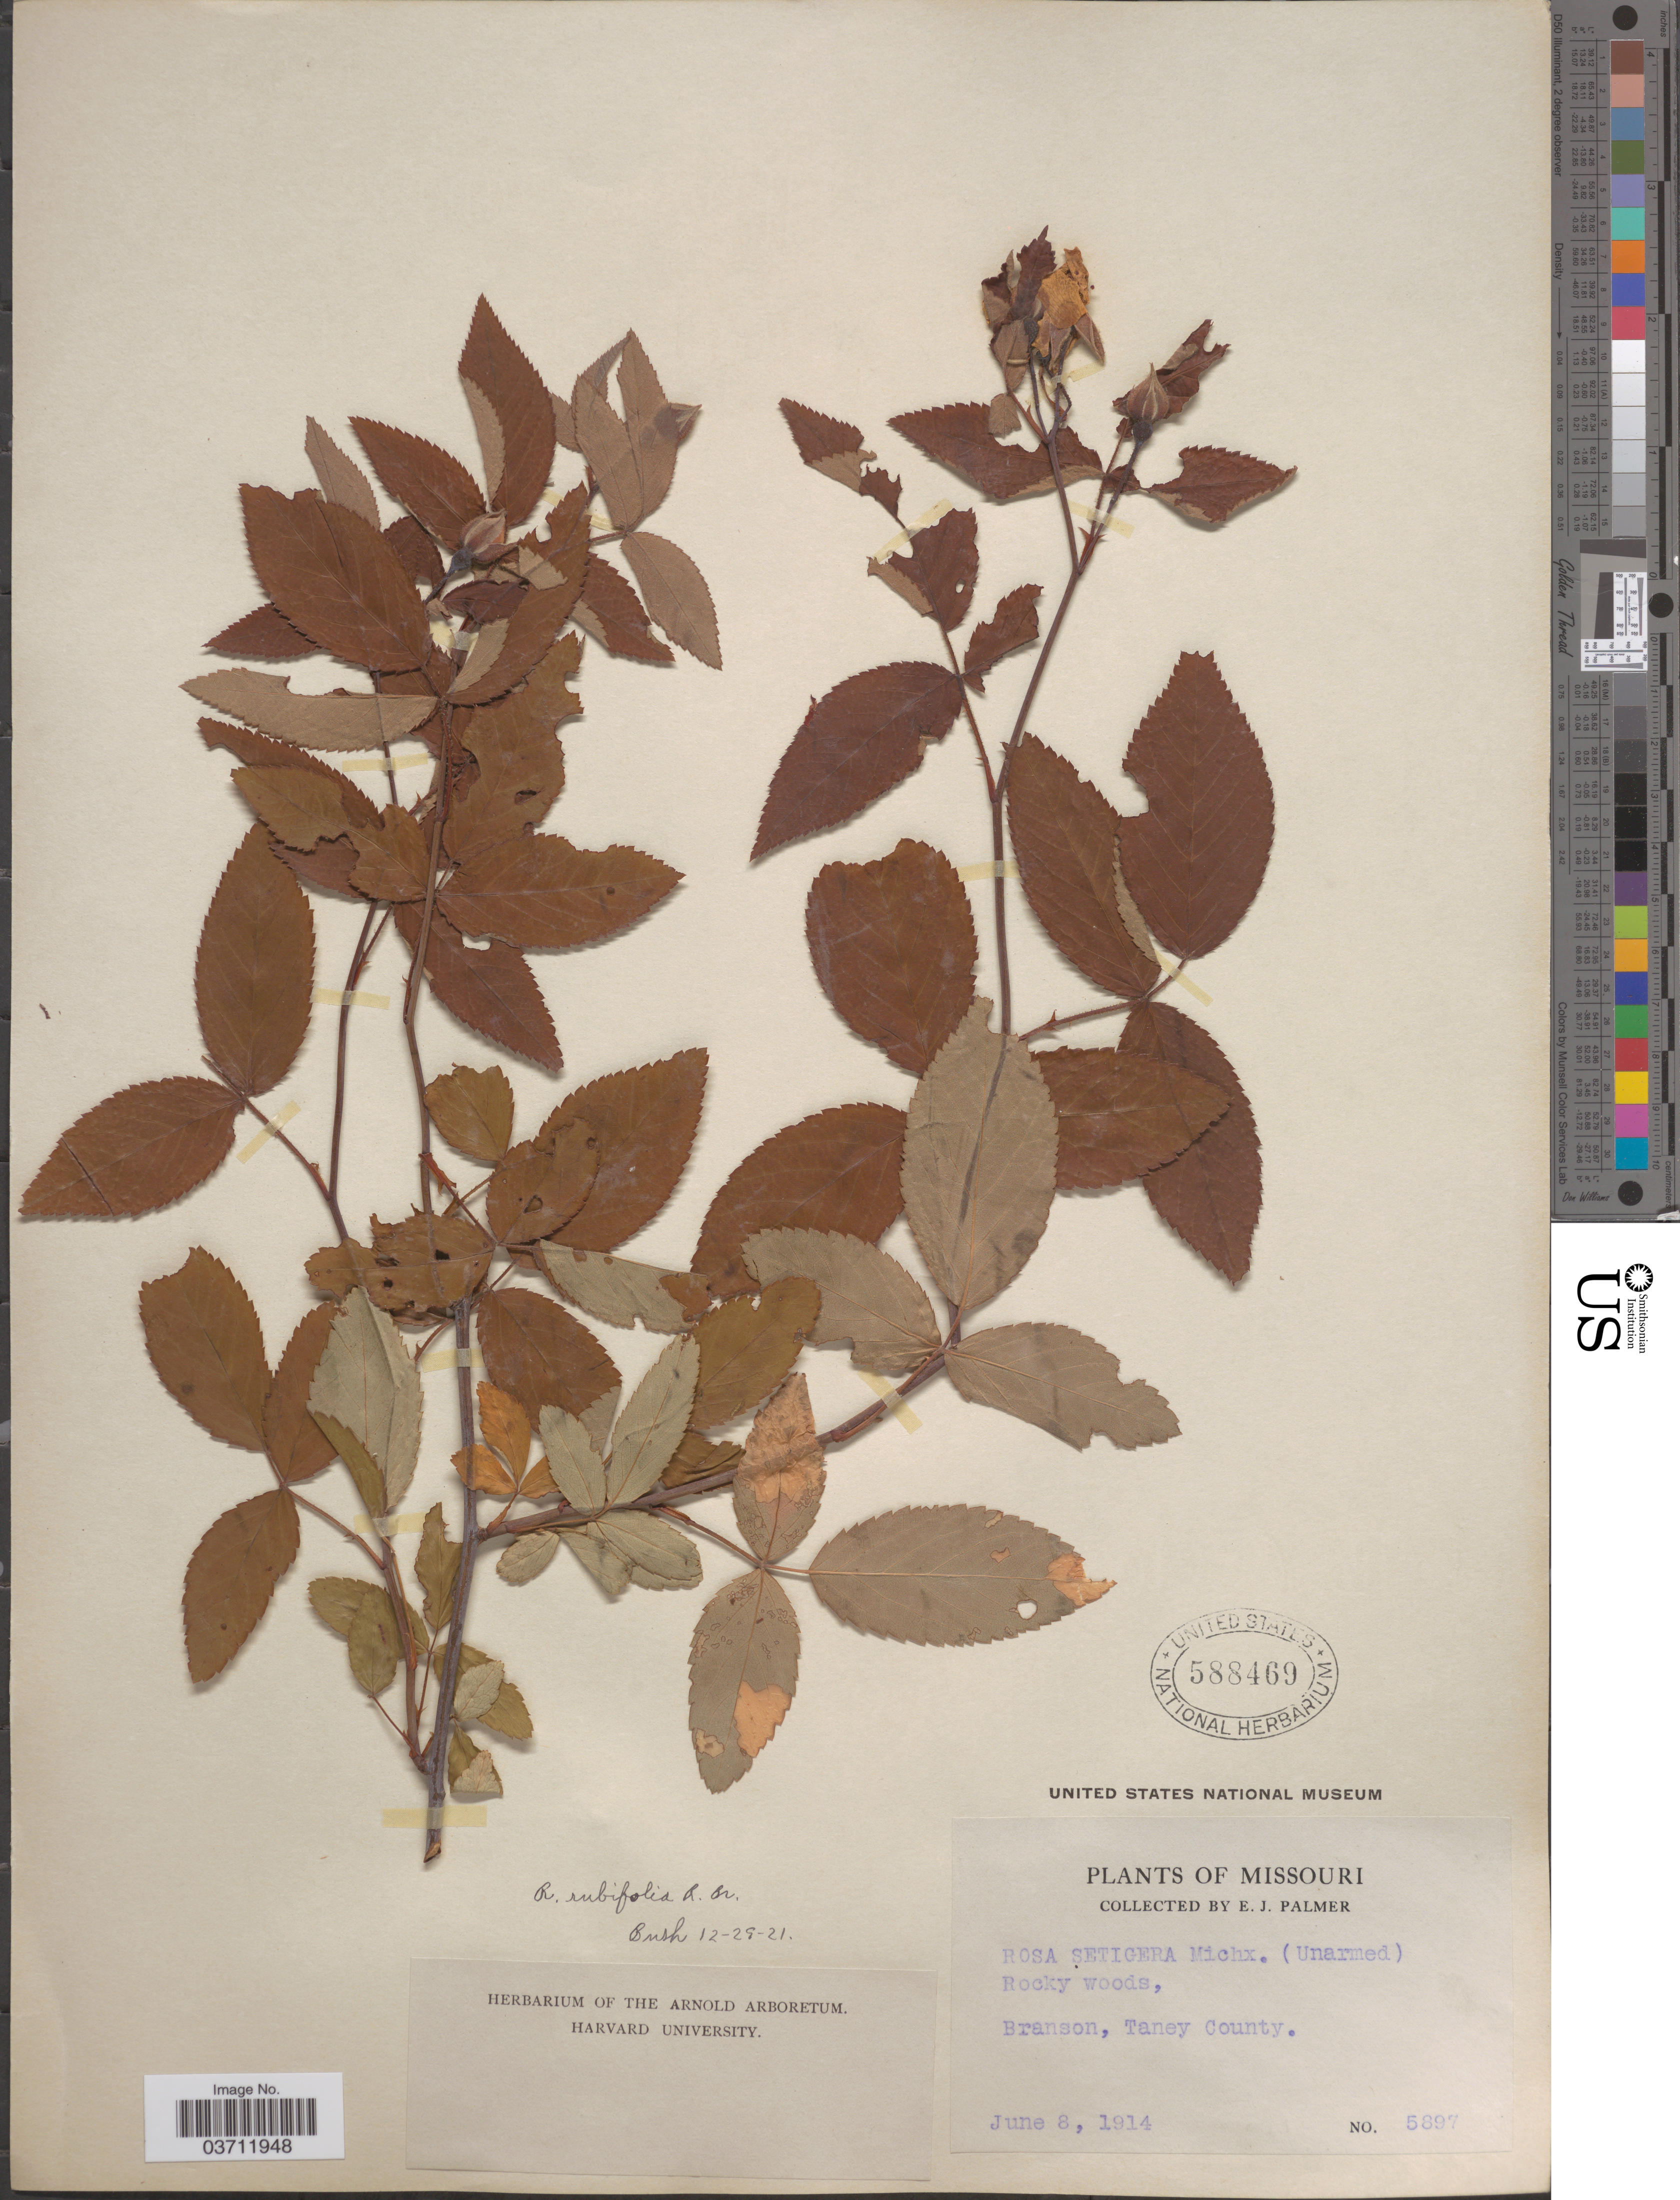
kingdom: Plantae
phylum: Tracheophyta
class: Magnoliopsida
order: Rosales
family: Rosaceae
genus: Rosa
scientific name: Rosa rubifolia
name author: R. Br.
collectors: E. J. Palmer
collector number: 5897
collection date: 1914-06-08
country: United States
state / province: Missouri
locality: Branson, Taney County.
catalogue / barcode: US 588469